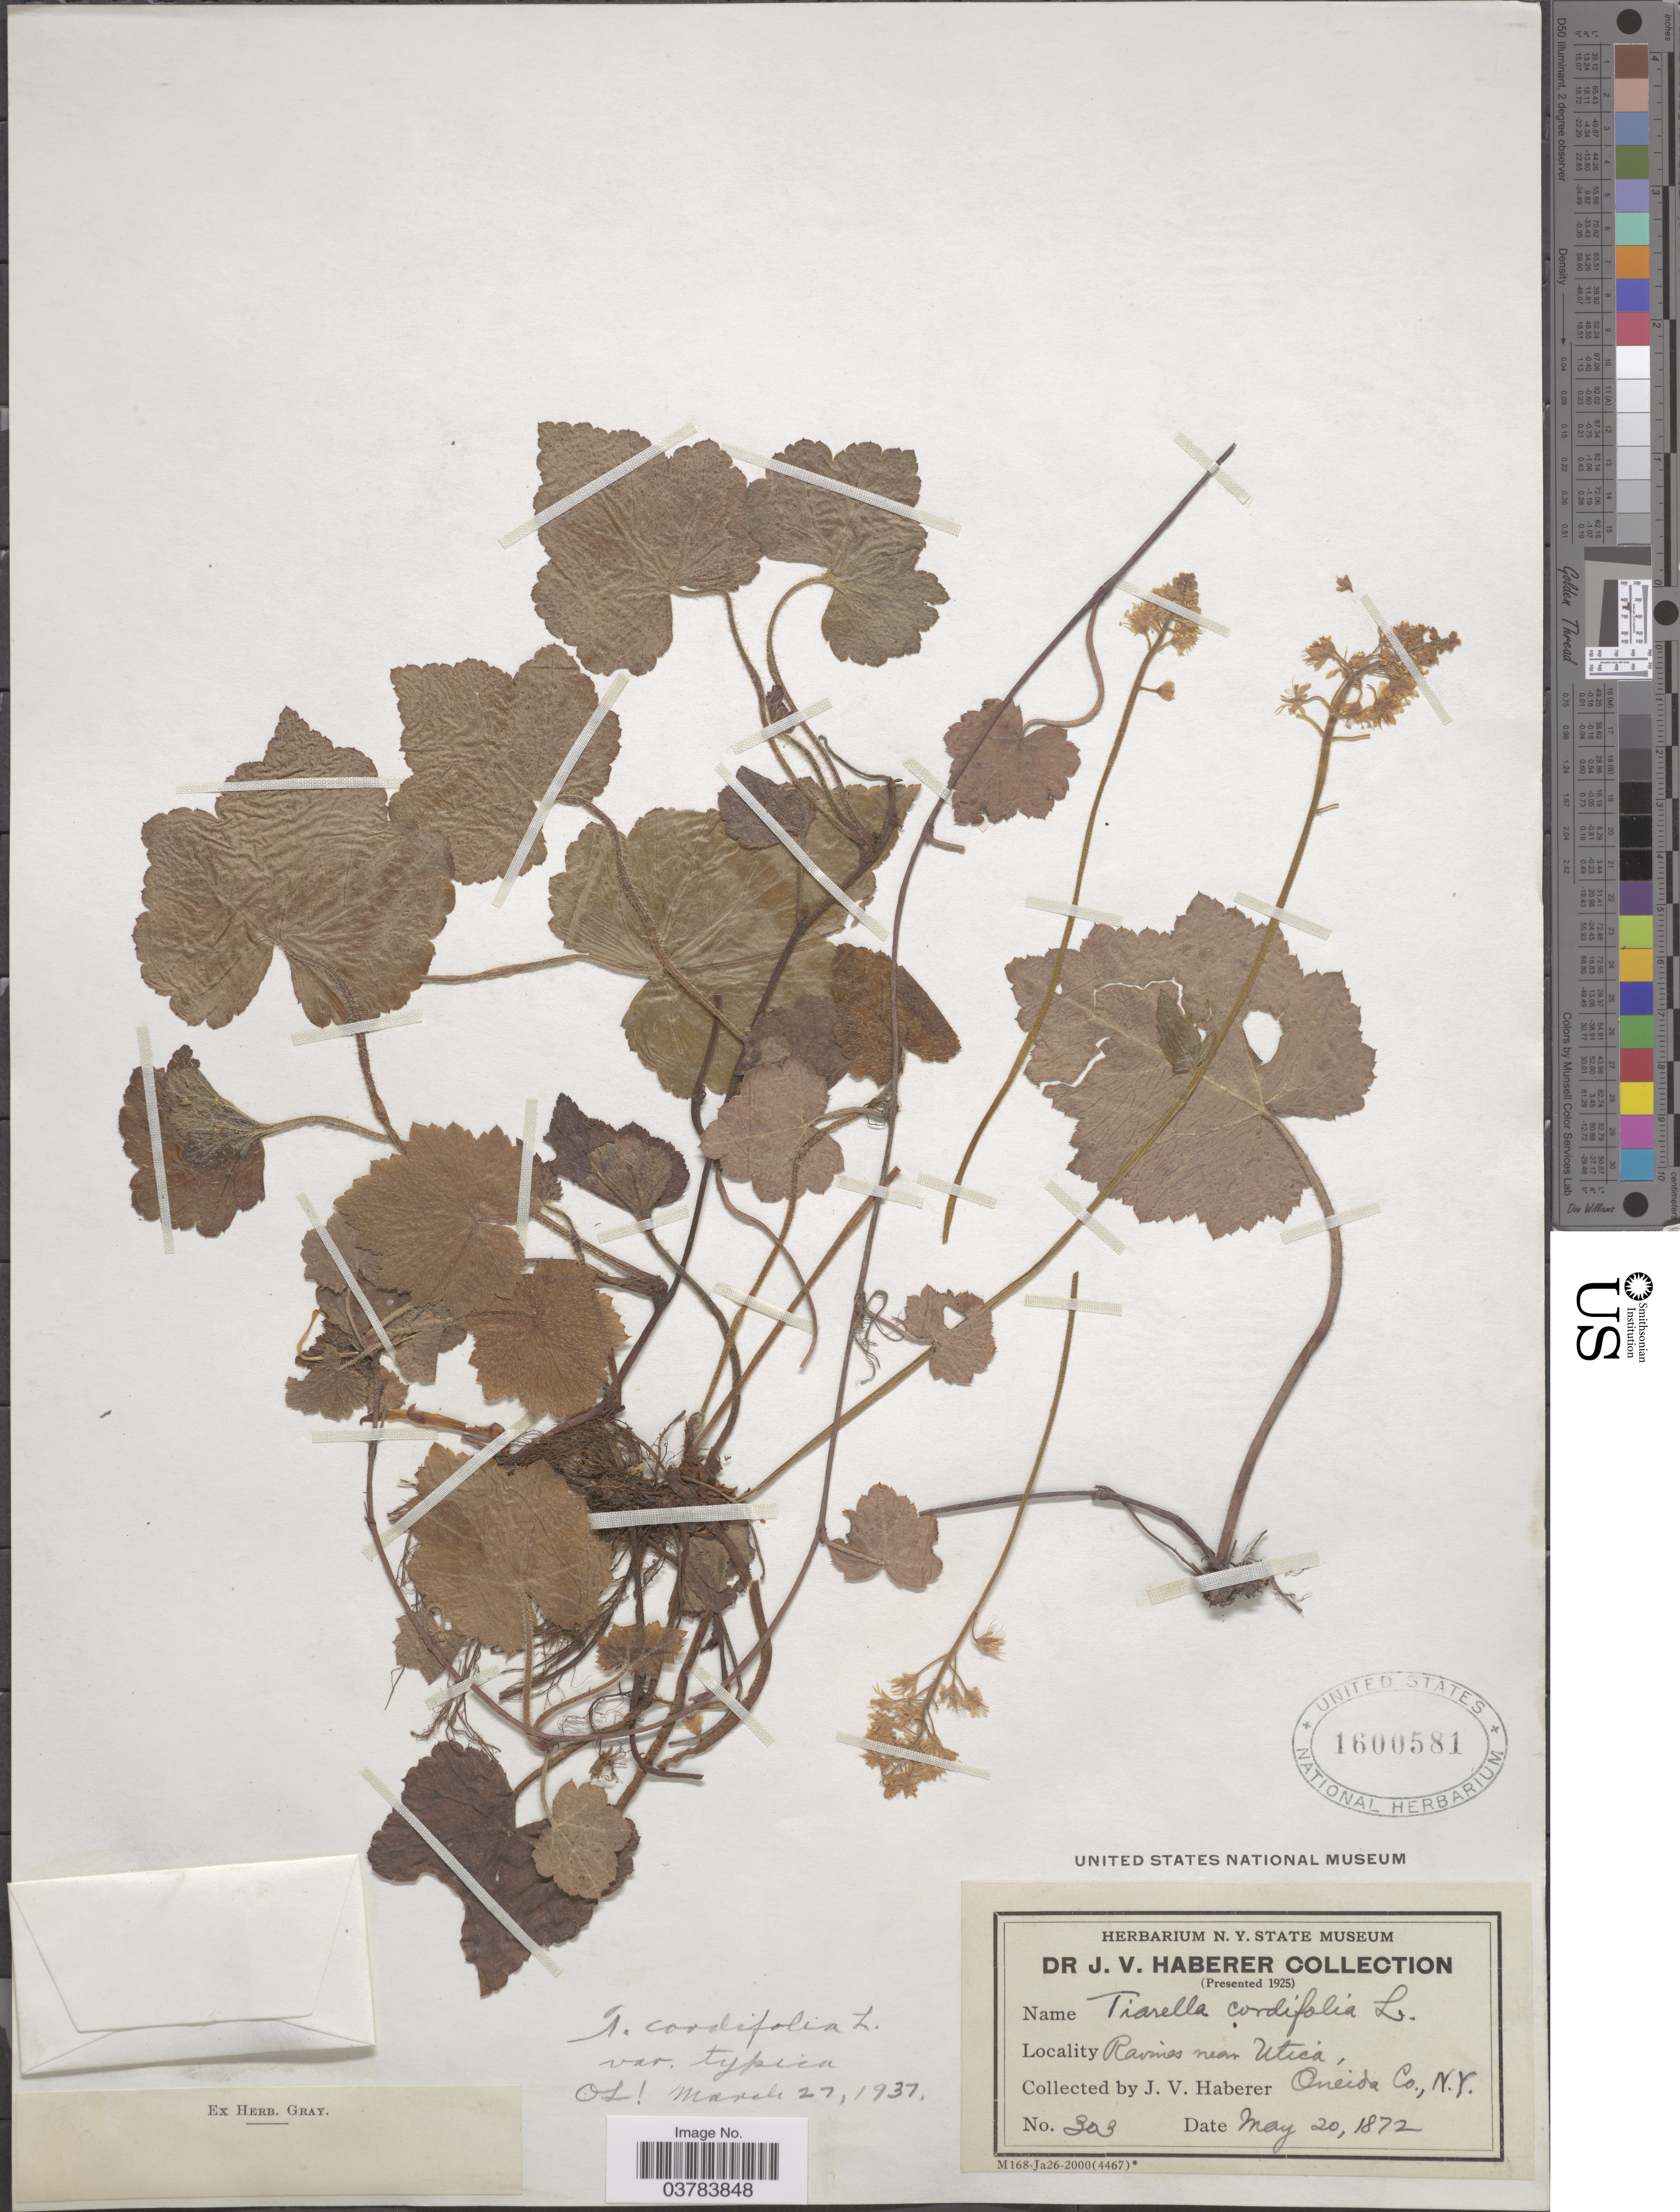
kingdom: Plantae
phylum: Tracheophyta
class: Magnoliopsida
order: Saxifragales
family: Saxifragaceae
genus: Tiarella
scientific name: Tiarella cordifolia var. typica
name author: Lakela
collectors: J. V. Haberer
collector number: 303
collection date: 1872-05-20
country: United States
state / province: New York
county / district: Oneida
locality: Ravines near Utica, Oneida Co.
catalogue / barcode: US 1600581